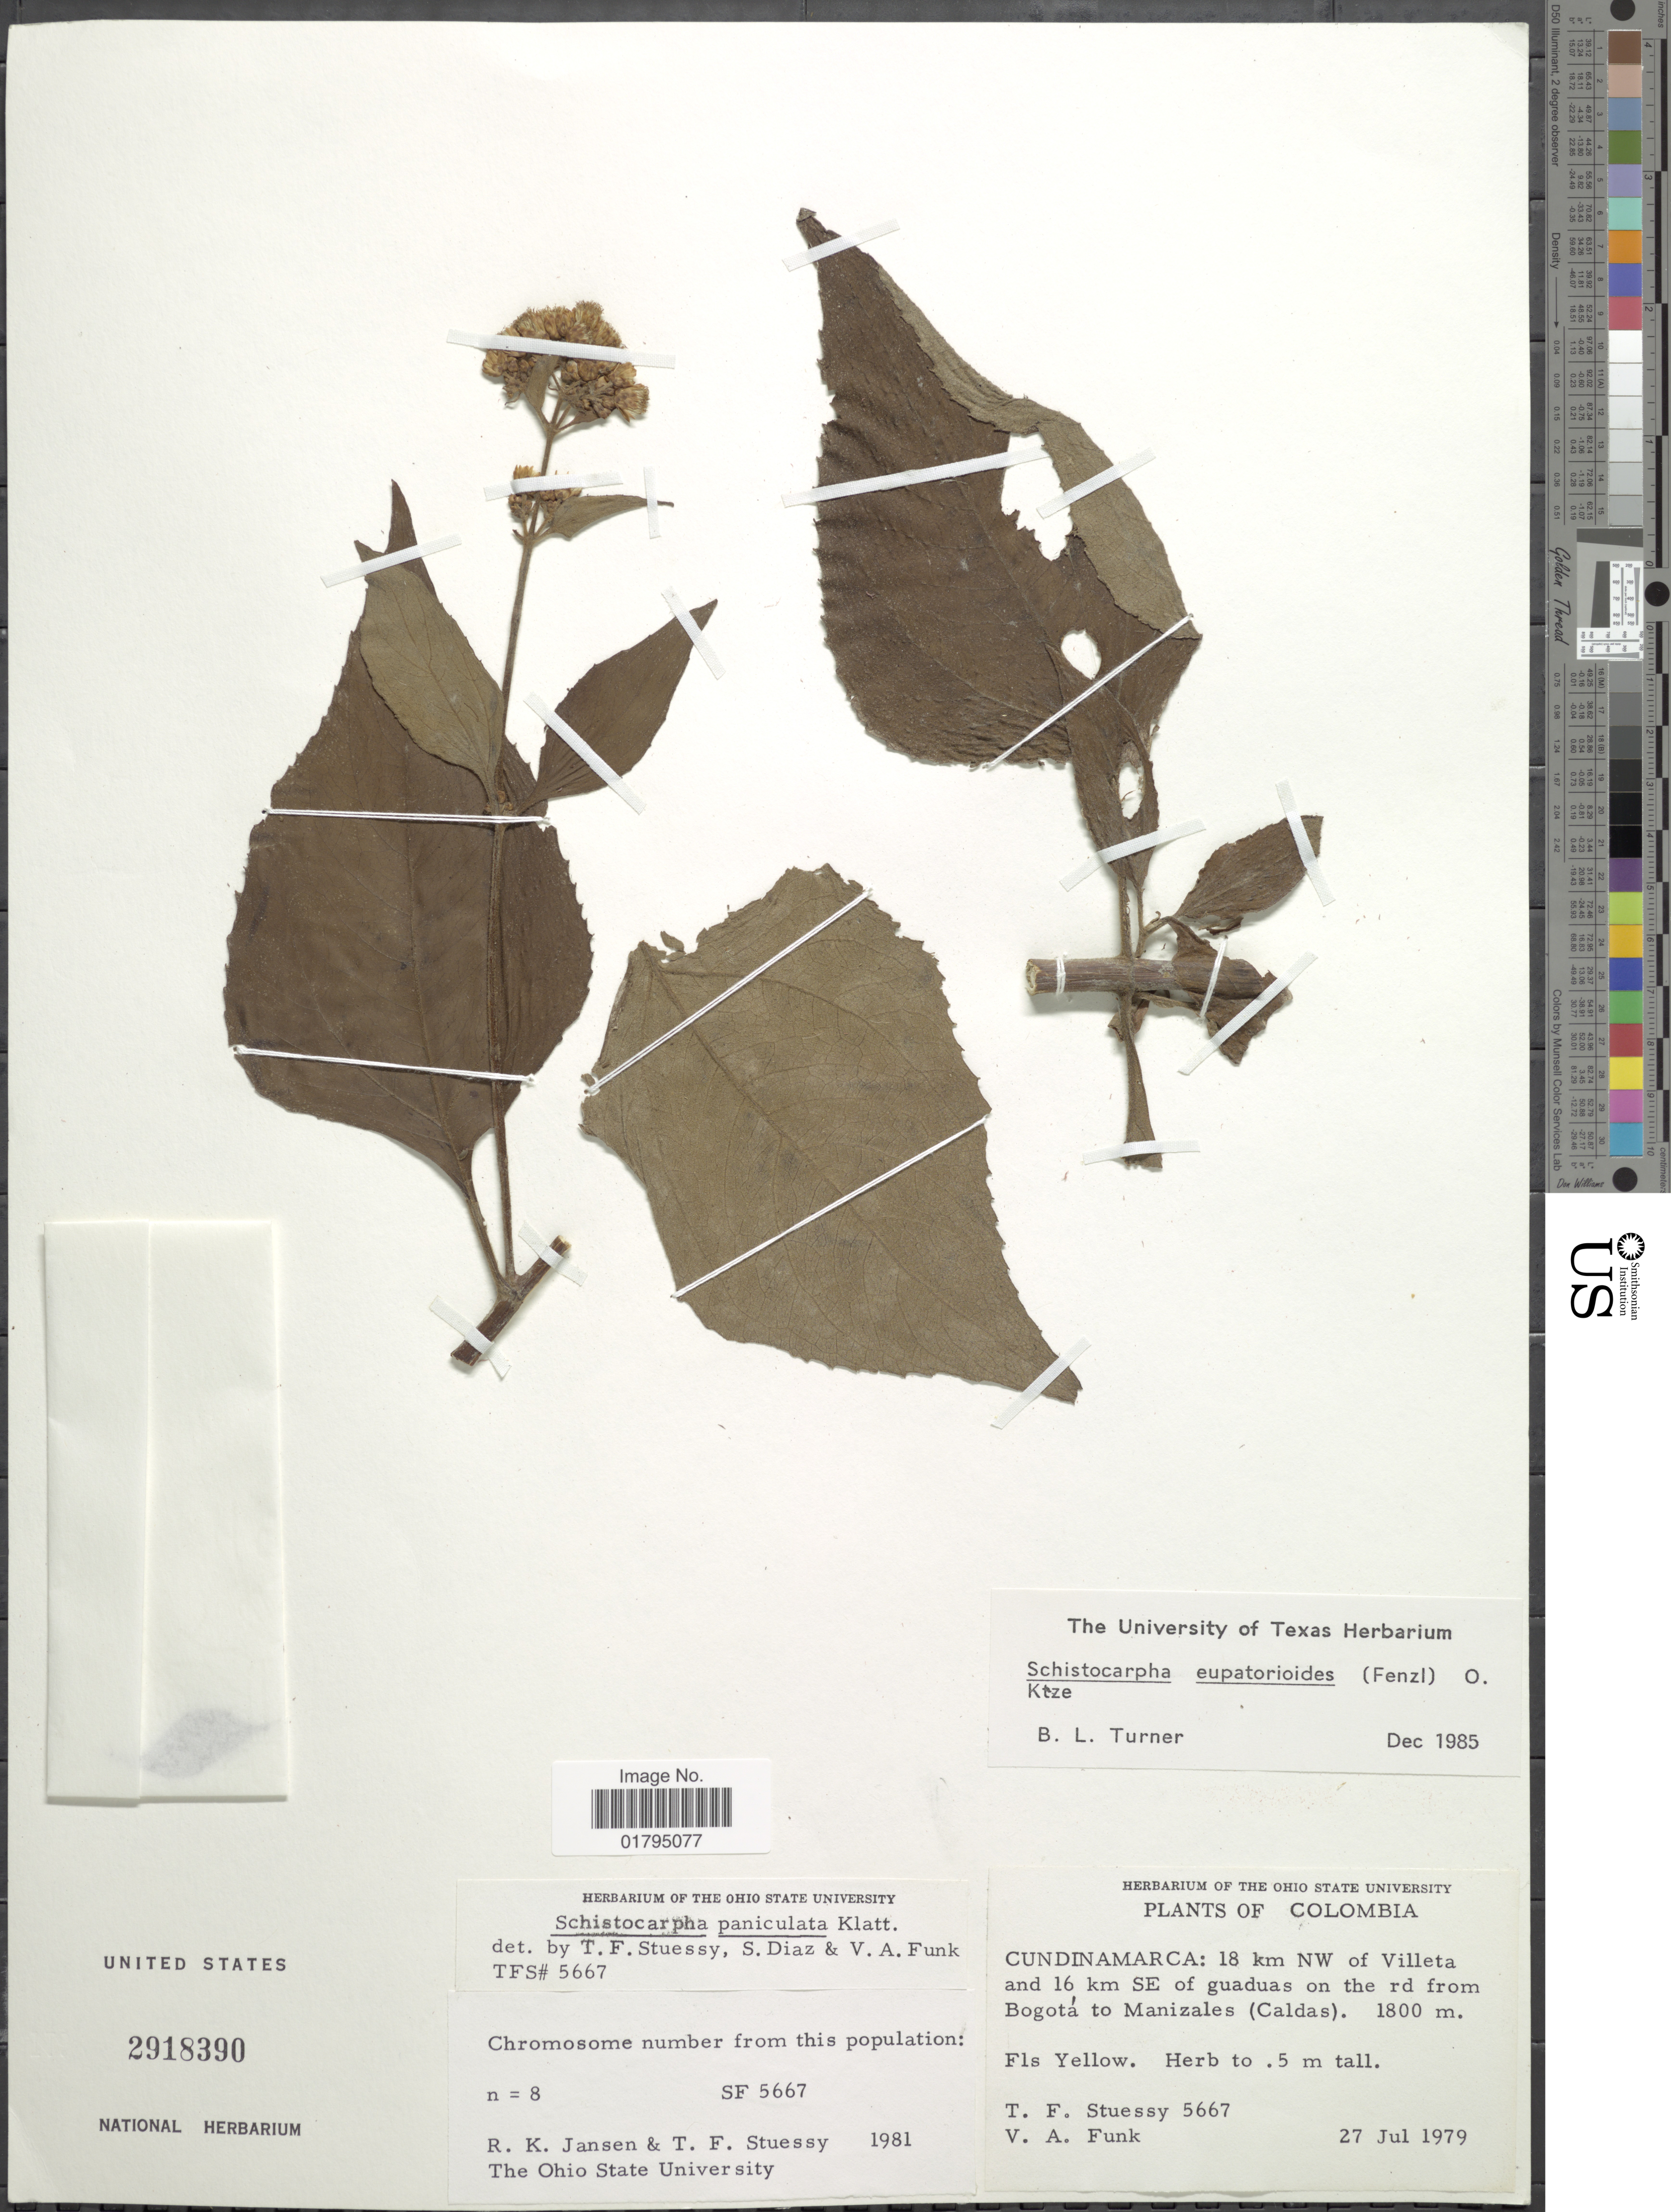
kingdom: Plantae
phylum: Tracheophyta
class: Magnoliopsida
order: Asterales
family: Asteraceae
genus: Schistocarpha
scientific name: Schistocarpha eupatorioides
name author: (Fenzl) Kuntze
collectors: T. Stuessy & V. Funk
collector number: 5667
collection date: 1979-07-27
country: Colombia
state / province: Cundinamarca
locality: Cundinamarca: 18 km NW of Villeta and 16 km SE of guaduas on the rd from Bogota to Manizales (Caldas).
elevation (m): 1800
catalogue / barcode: US 2918390